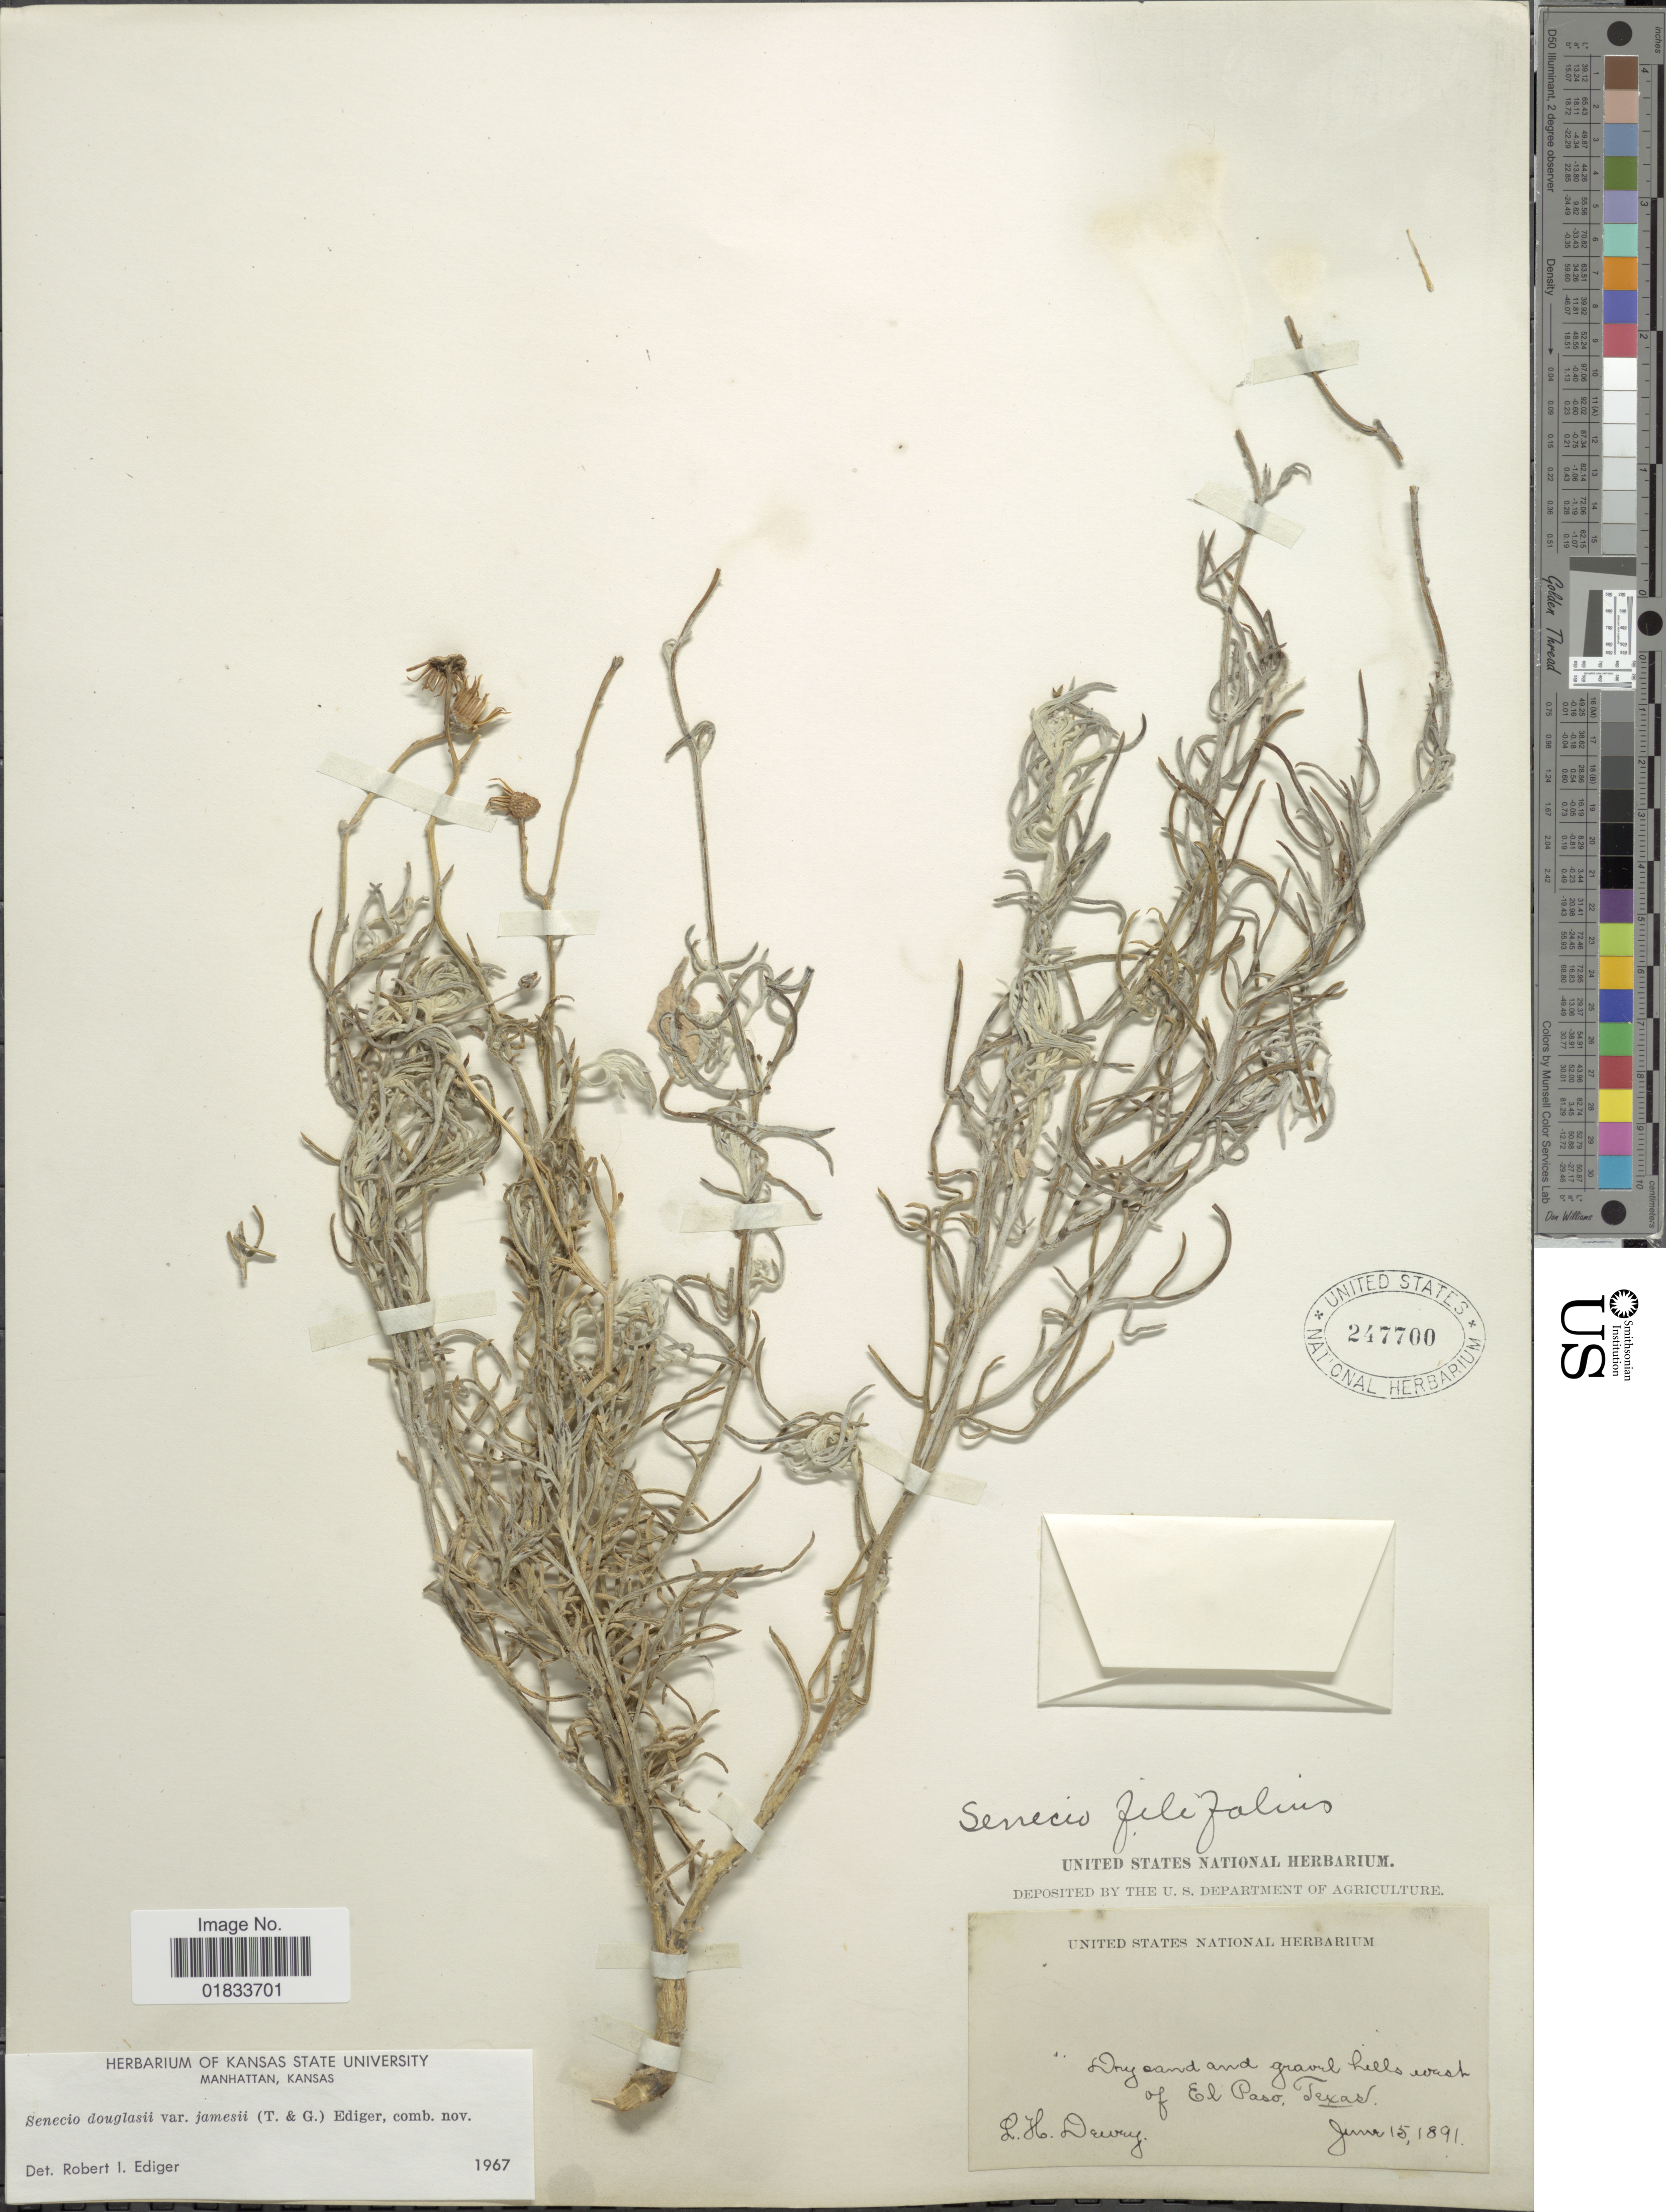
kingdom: Plantae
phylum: Tracheophyta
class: Magnoliopsida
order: Asterales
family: Asteraceae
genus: Senecio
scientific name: Senecio flaccidus var. flaccidus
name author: Less.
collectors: L. H. Dewey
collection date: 1891-06-15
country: United States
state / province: Texas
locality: West of El Paso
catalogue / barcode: US 247700